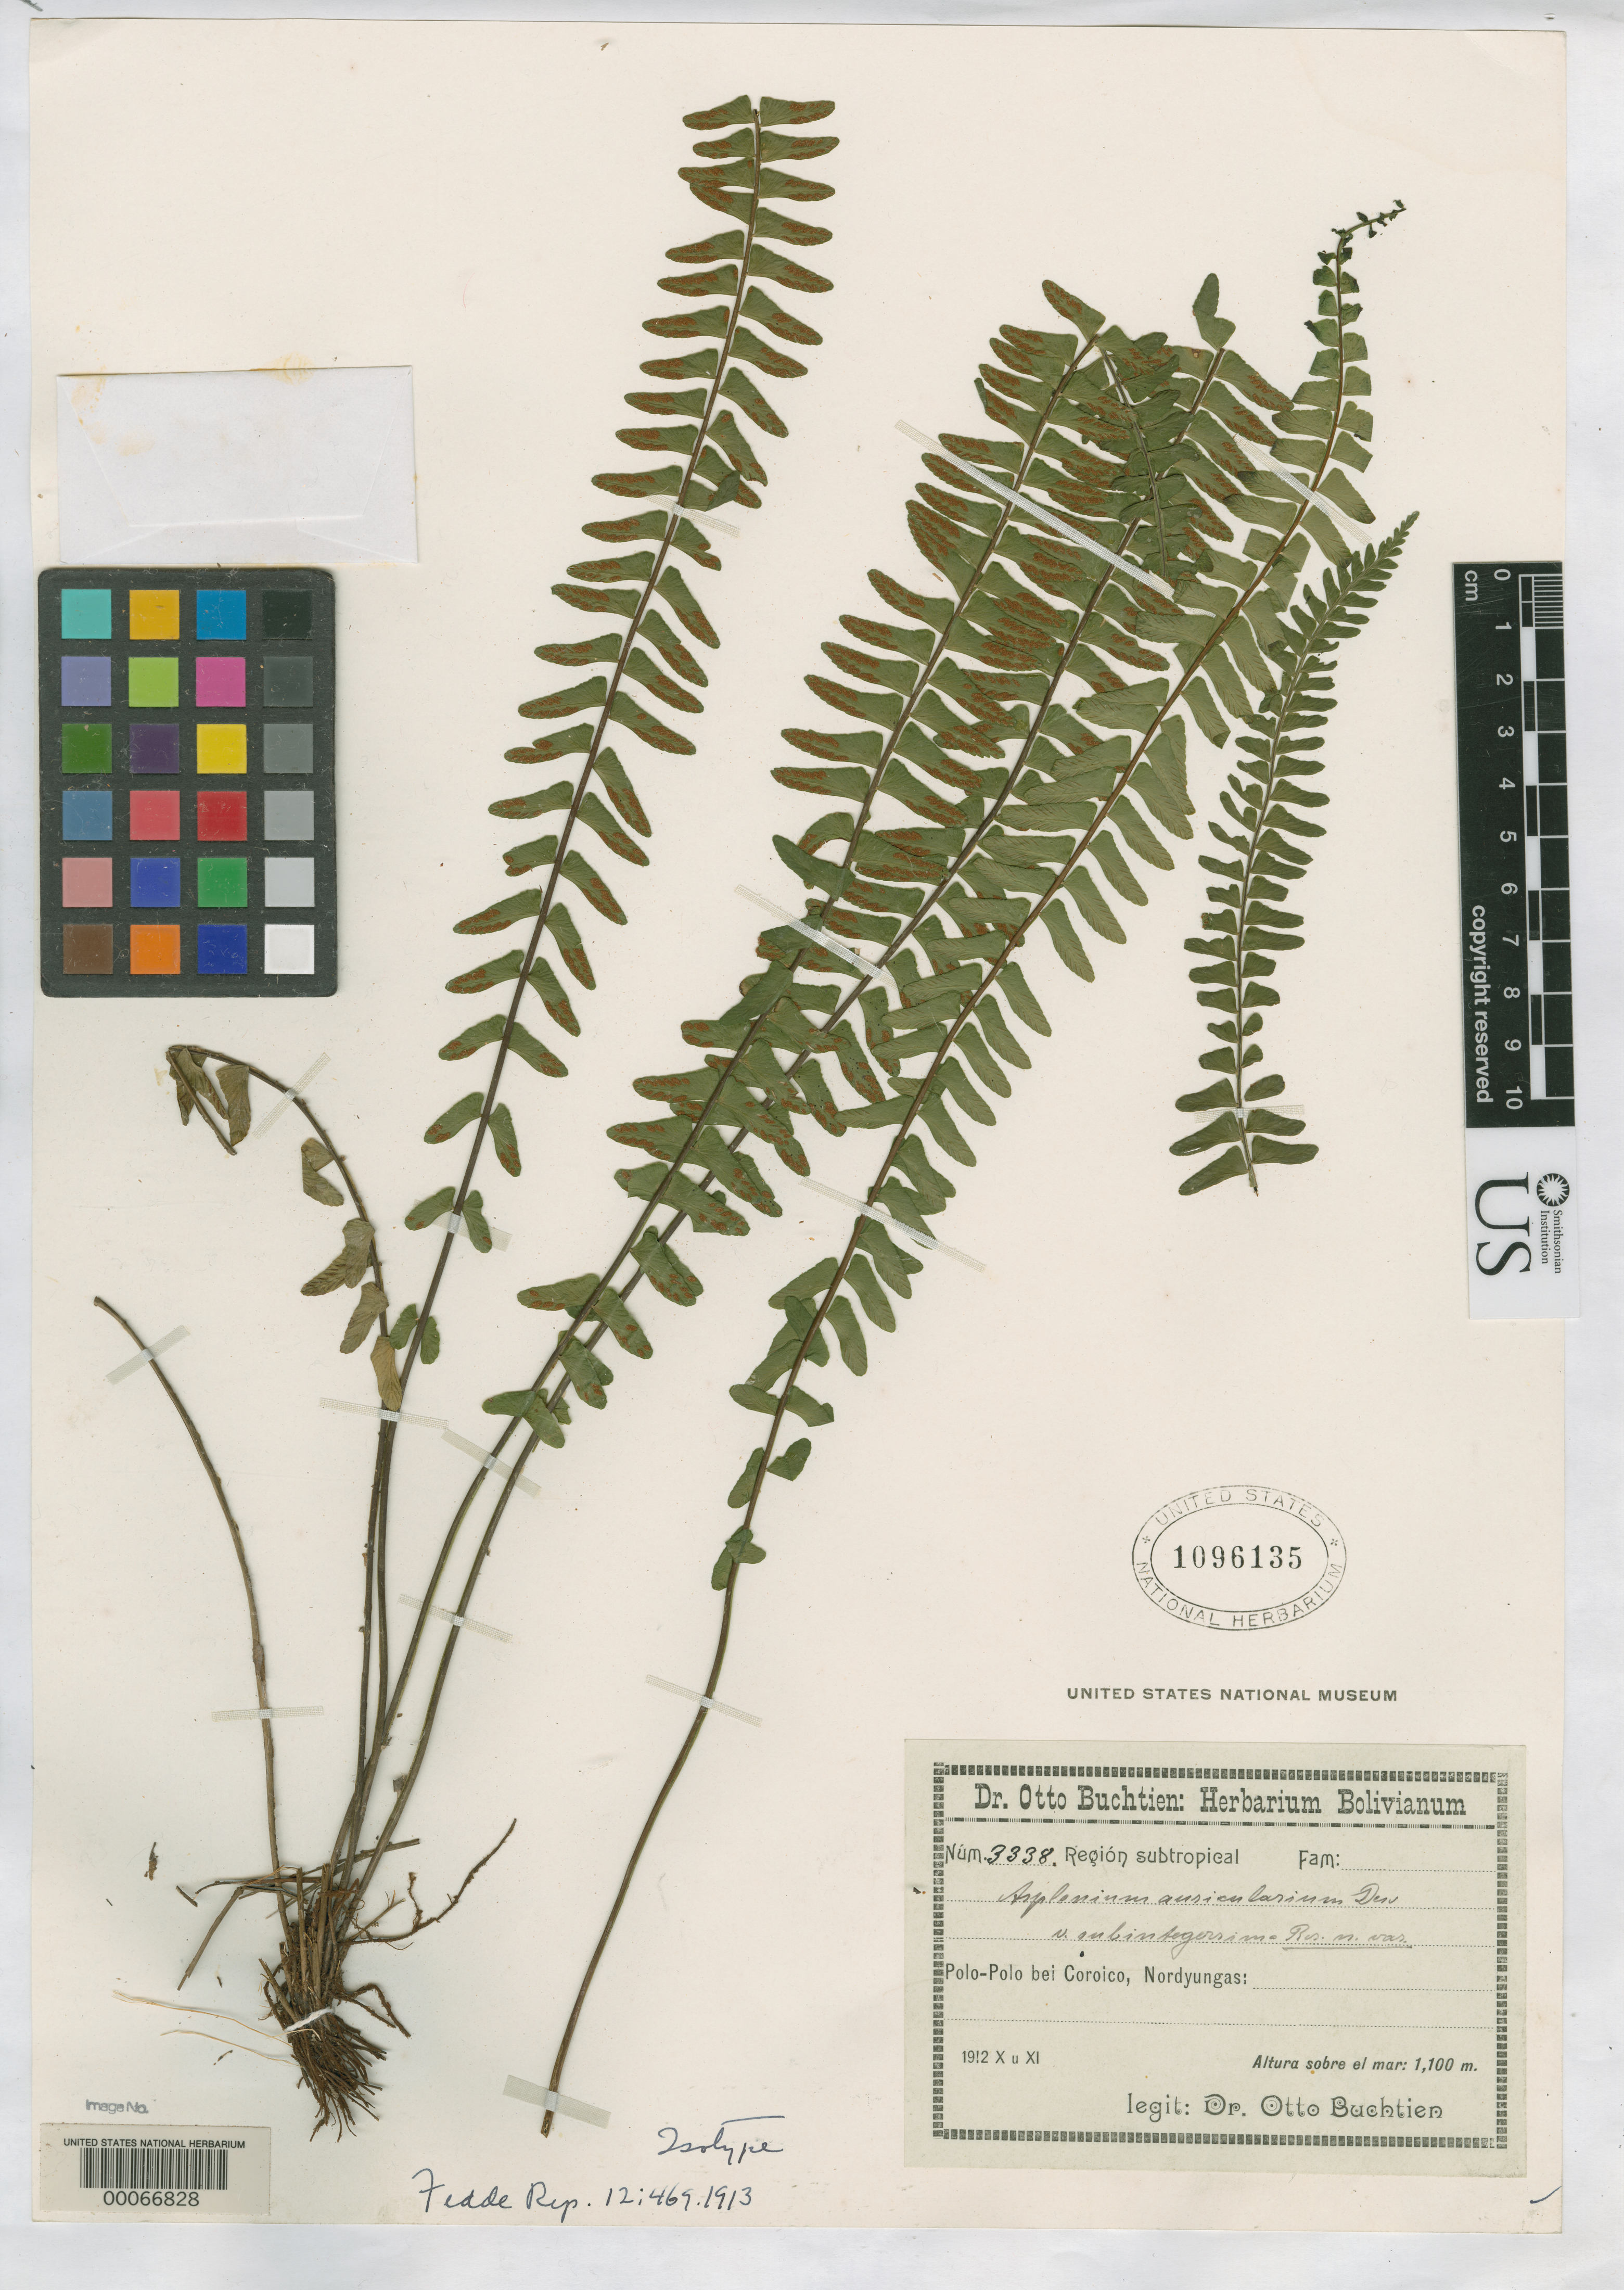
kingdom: Plantae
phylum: Tracheophyta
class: Polypodiopsida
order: Polypodiales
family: Aspleniaceae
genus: Asplenium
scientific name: Asplenium auricularium var. subintegerrimum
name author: Rosenst.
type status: Isotype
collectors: O. Buchtien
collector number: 3338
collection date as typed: Oct 1912 to -- Nov 1912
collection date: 1912-10/1912-11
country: Bolivia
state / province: La Paz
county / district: Nor Yungas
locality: Yungas, Polo-Polo prope Coroici.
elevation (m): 900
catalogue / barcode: US 1096135